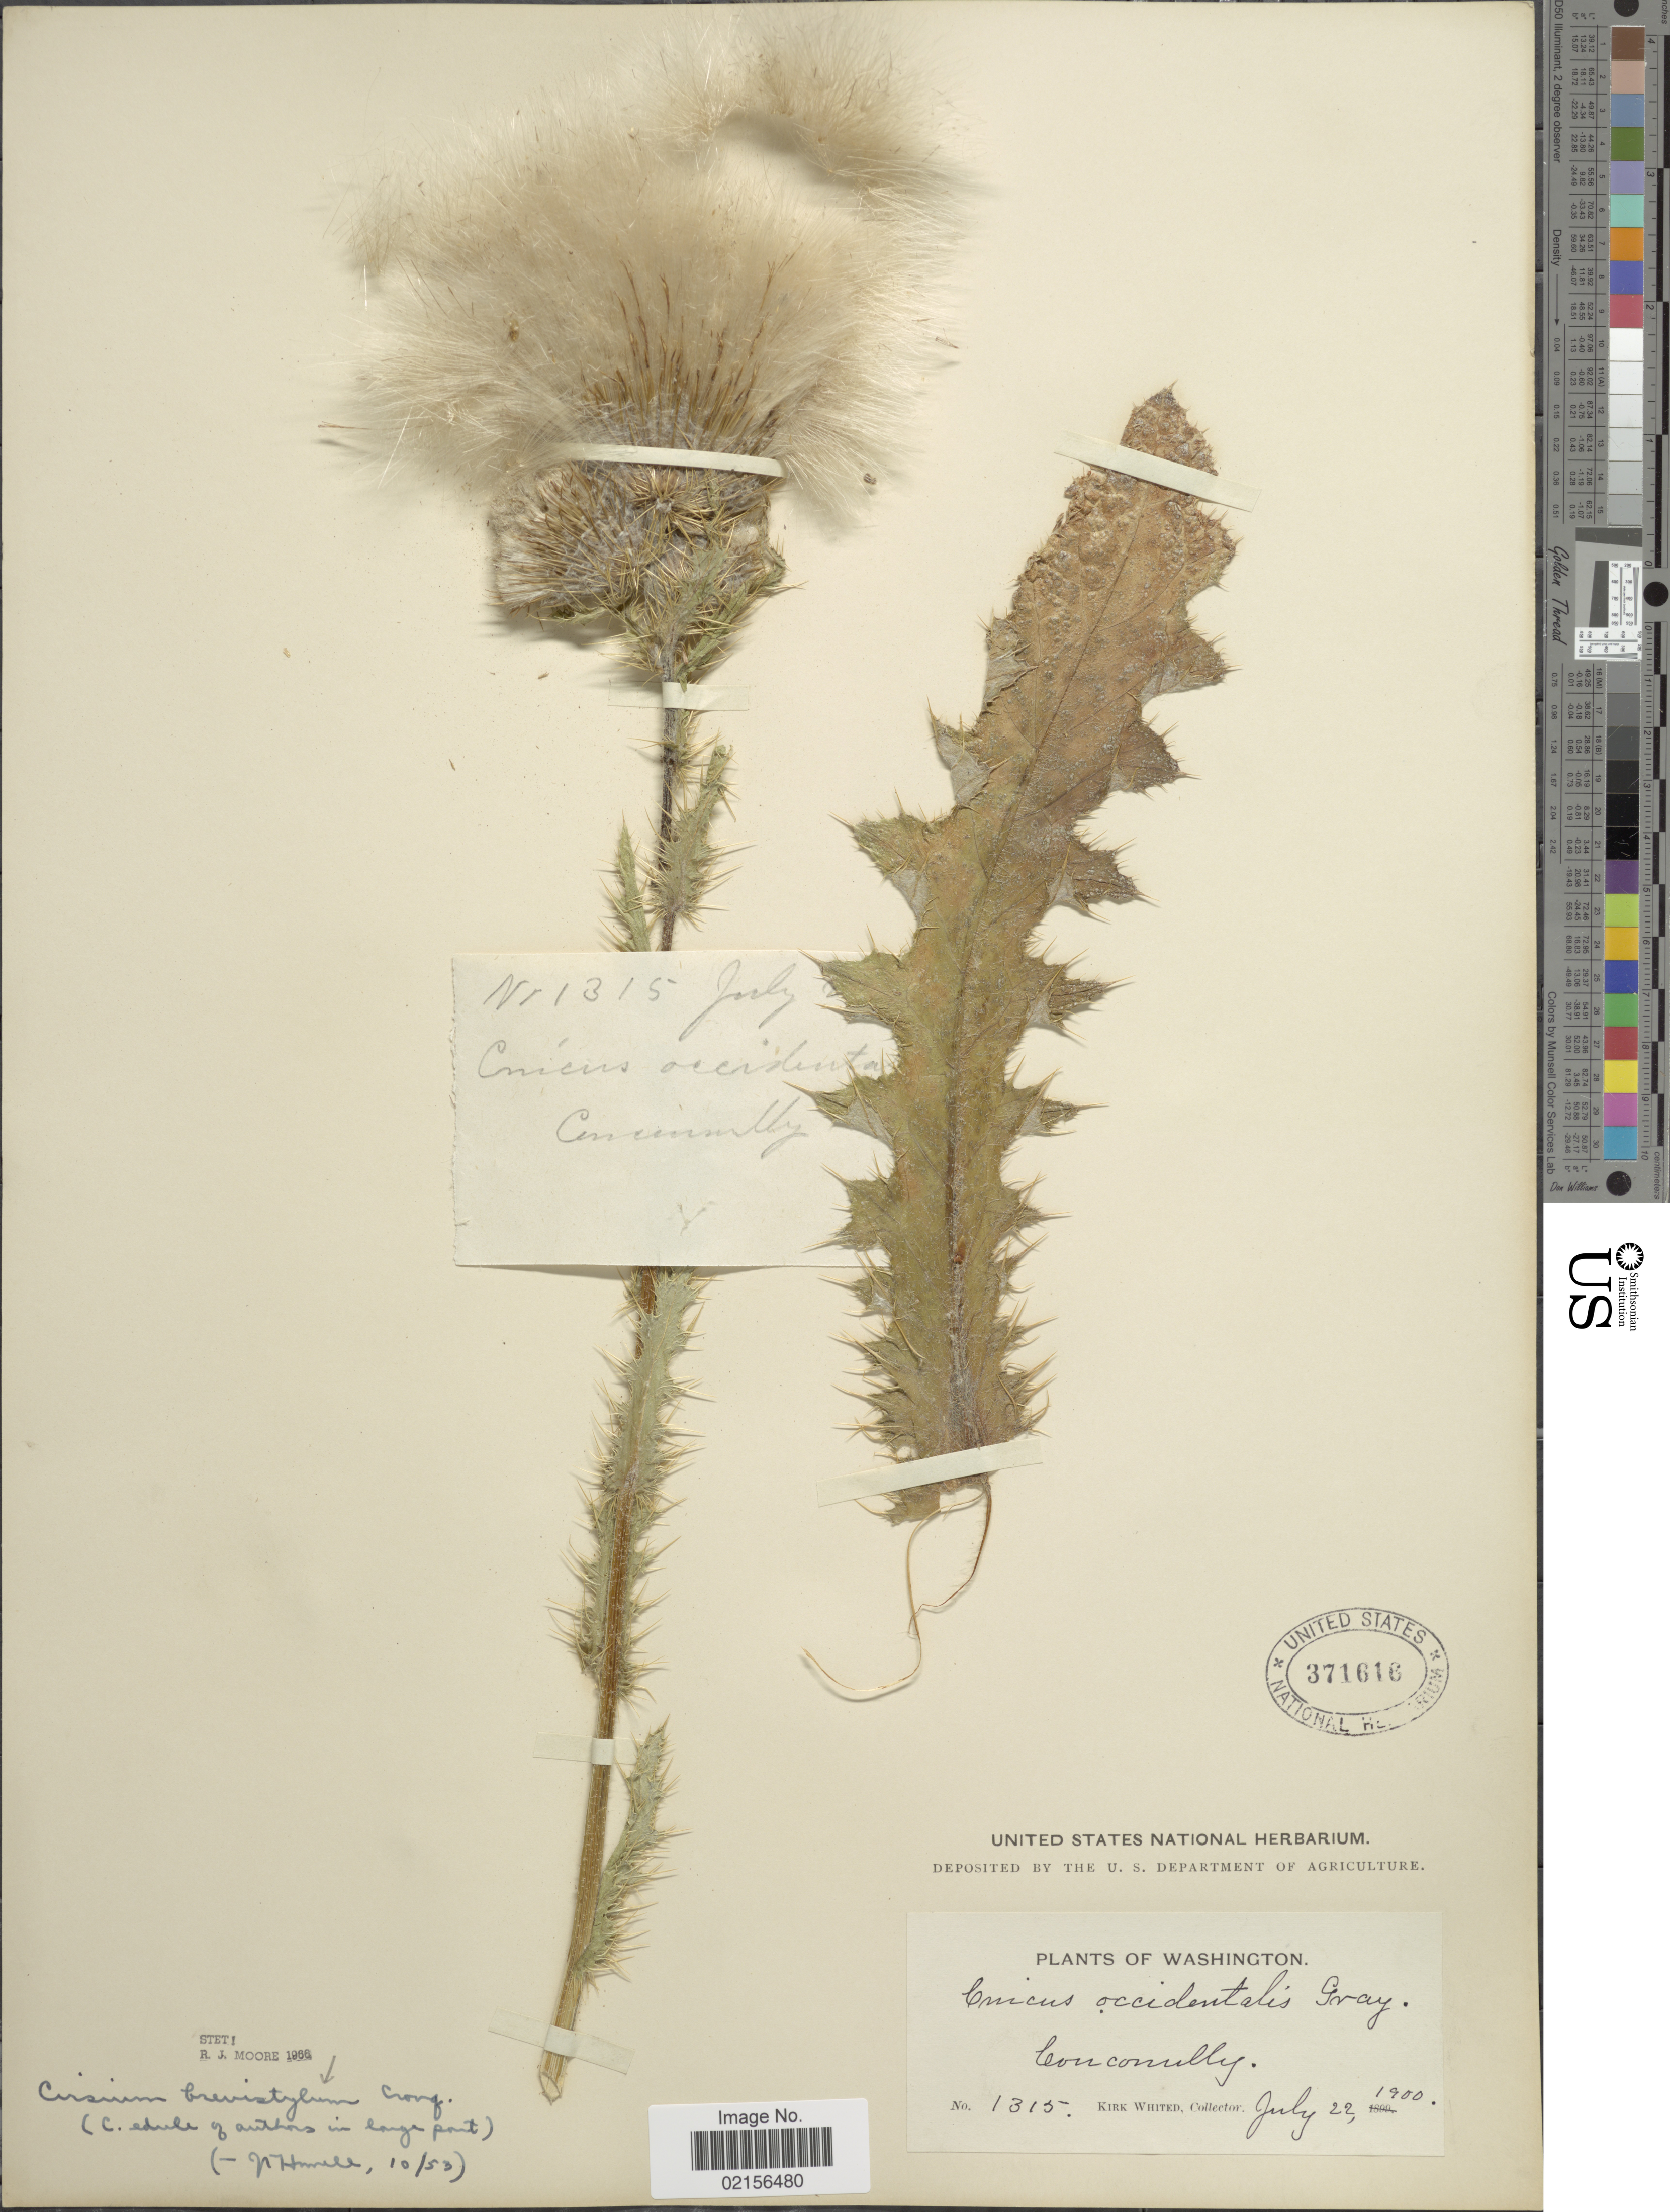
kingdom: Plantae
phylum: Tracheophyta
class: Magnoliopsida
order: Asterales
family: Asteraceae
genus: Cirsium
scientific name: Cirsium brevistylum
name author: Cronq.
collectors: K. Whited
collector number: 1315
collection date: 1900-07-22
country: United States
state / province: Washington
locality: Conconully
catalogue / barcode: US 371616